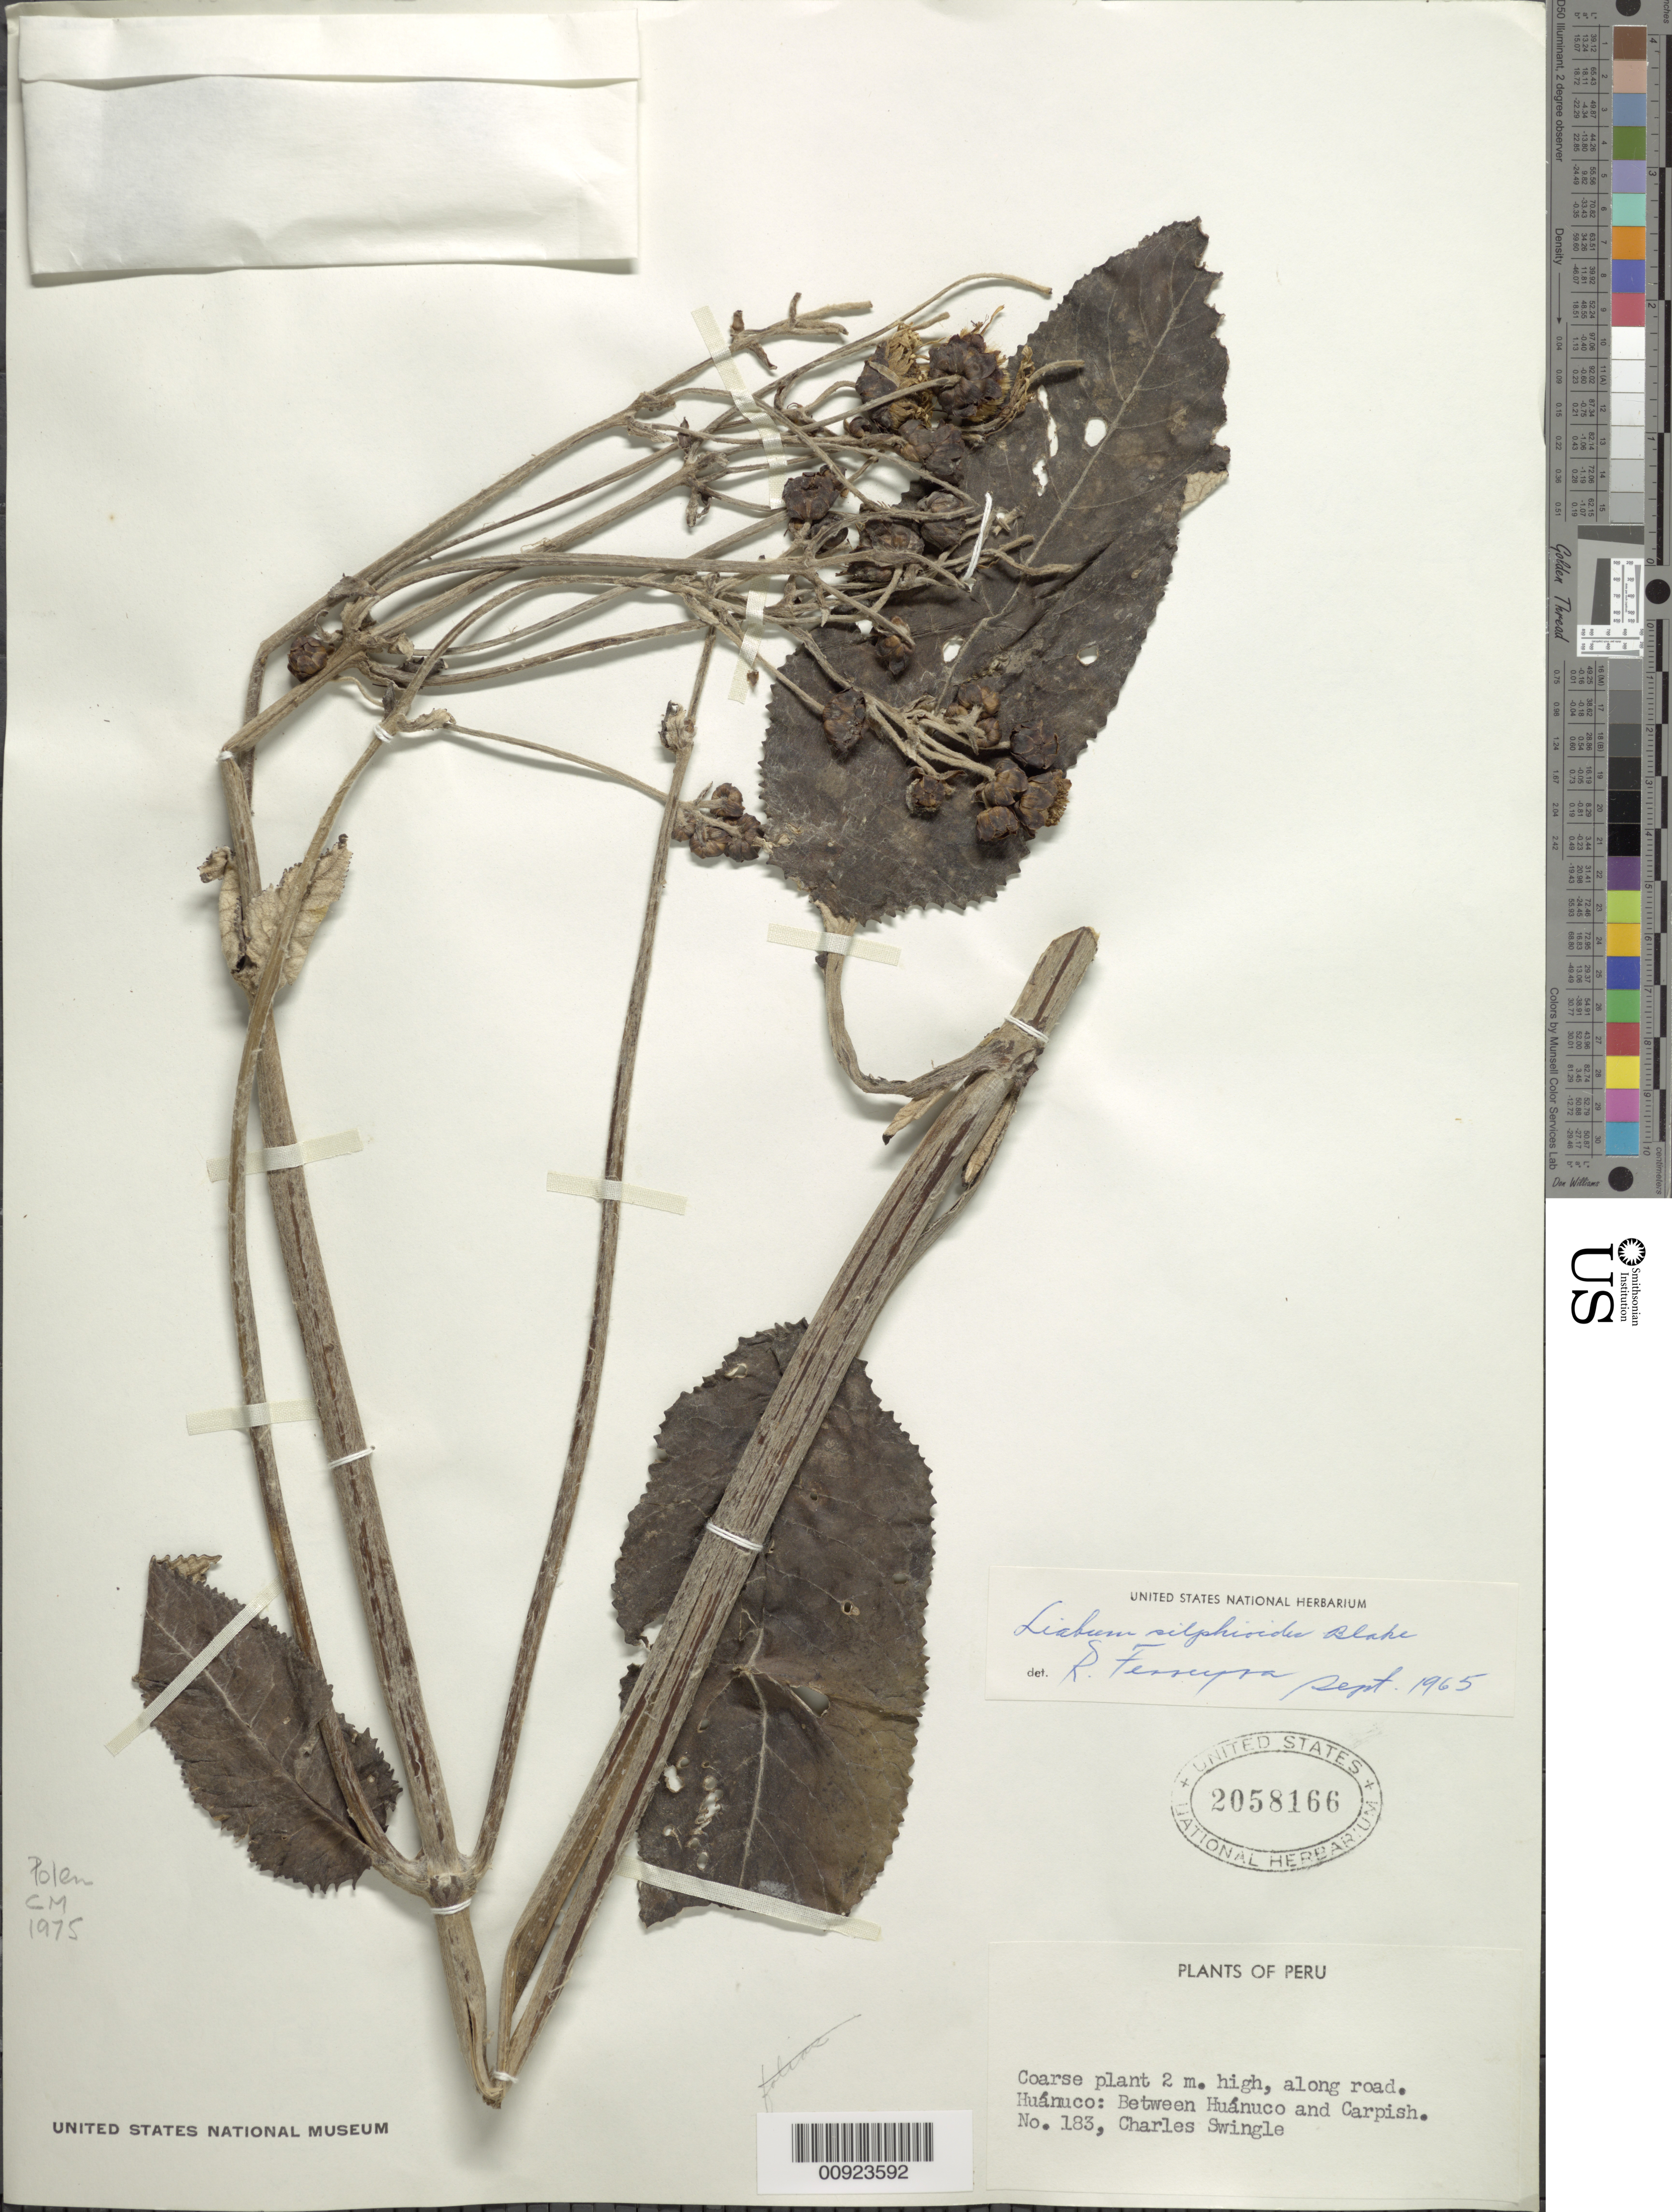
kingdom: Plantae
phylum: Tracheophyta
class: Magnoliopsida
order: Asterales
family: Asteraceae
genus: Munnozia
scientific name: Munnozia silphioides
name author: (Poepp. & Endl.) H. Rob. & Brettell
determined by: Ferreyra, R. A.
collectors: C. Swingle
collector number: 183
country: Peru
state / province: Huánuco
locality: Between Huánuco and Carpish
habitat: Along road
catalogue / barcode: US 2058166